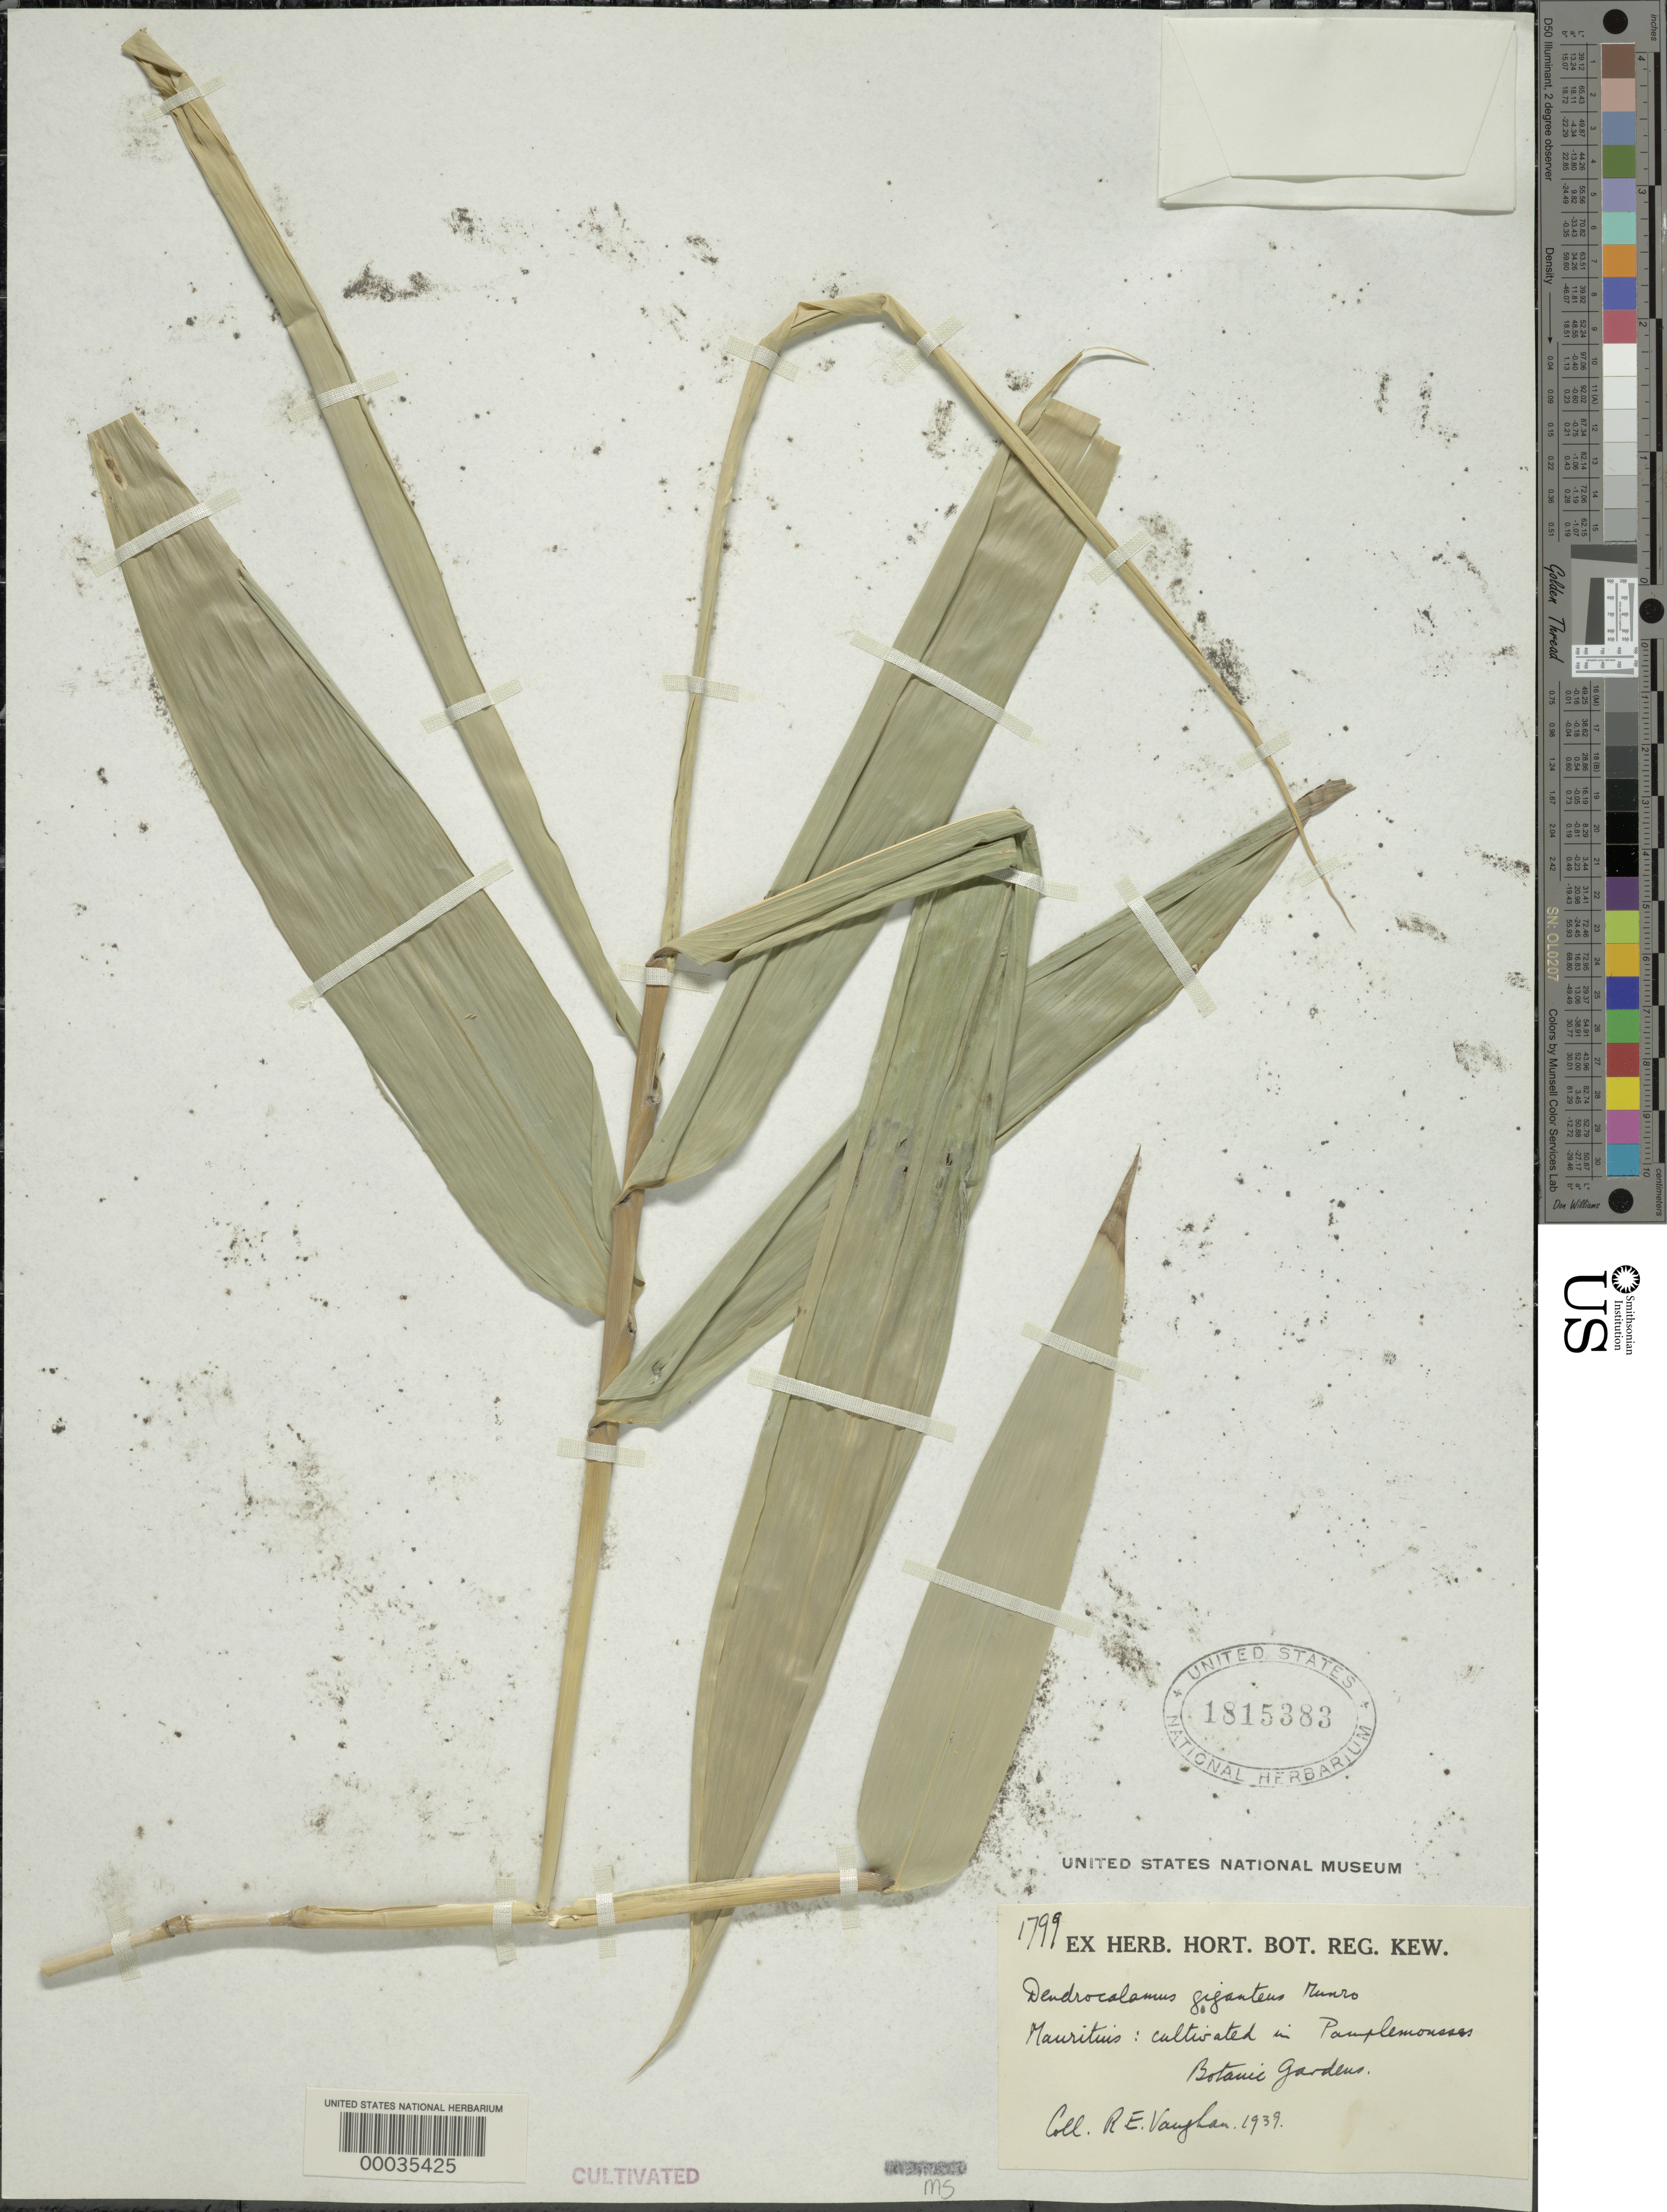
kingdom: Plantae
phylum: Tracheophyta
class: Liliopsida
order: Poales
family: Poaceae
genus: Dendrocalamus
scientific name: Dendrocalamus giganteus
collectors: R. Vaughan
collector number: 1799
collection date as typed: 1939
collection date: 1939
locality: Pauplemousses botanic gardens-maurituis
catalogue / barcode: US 1815383